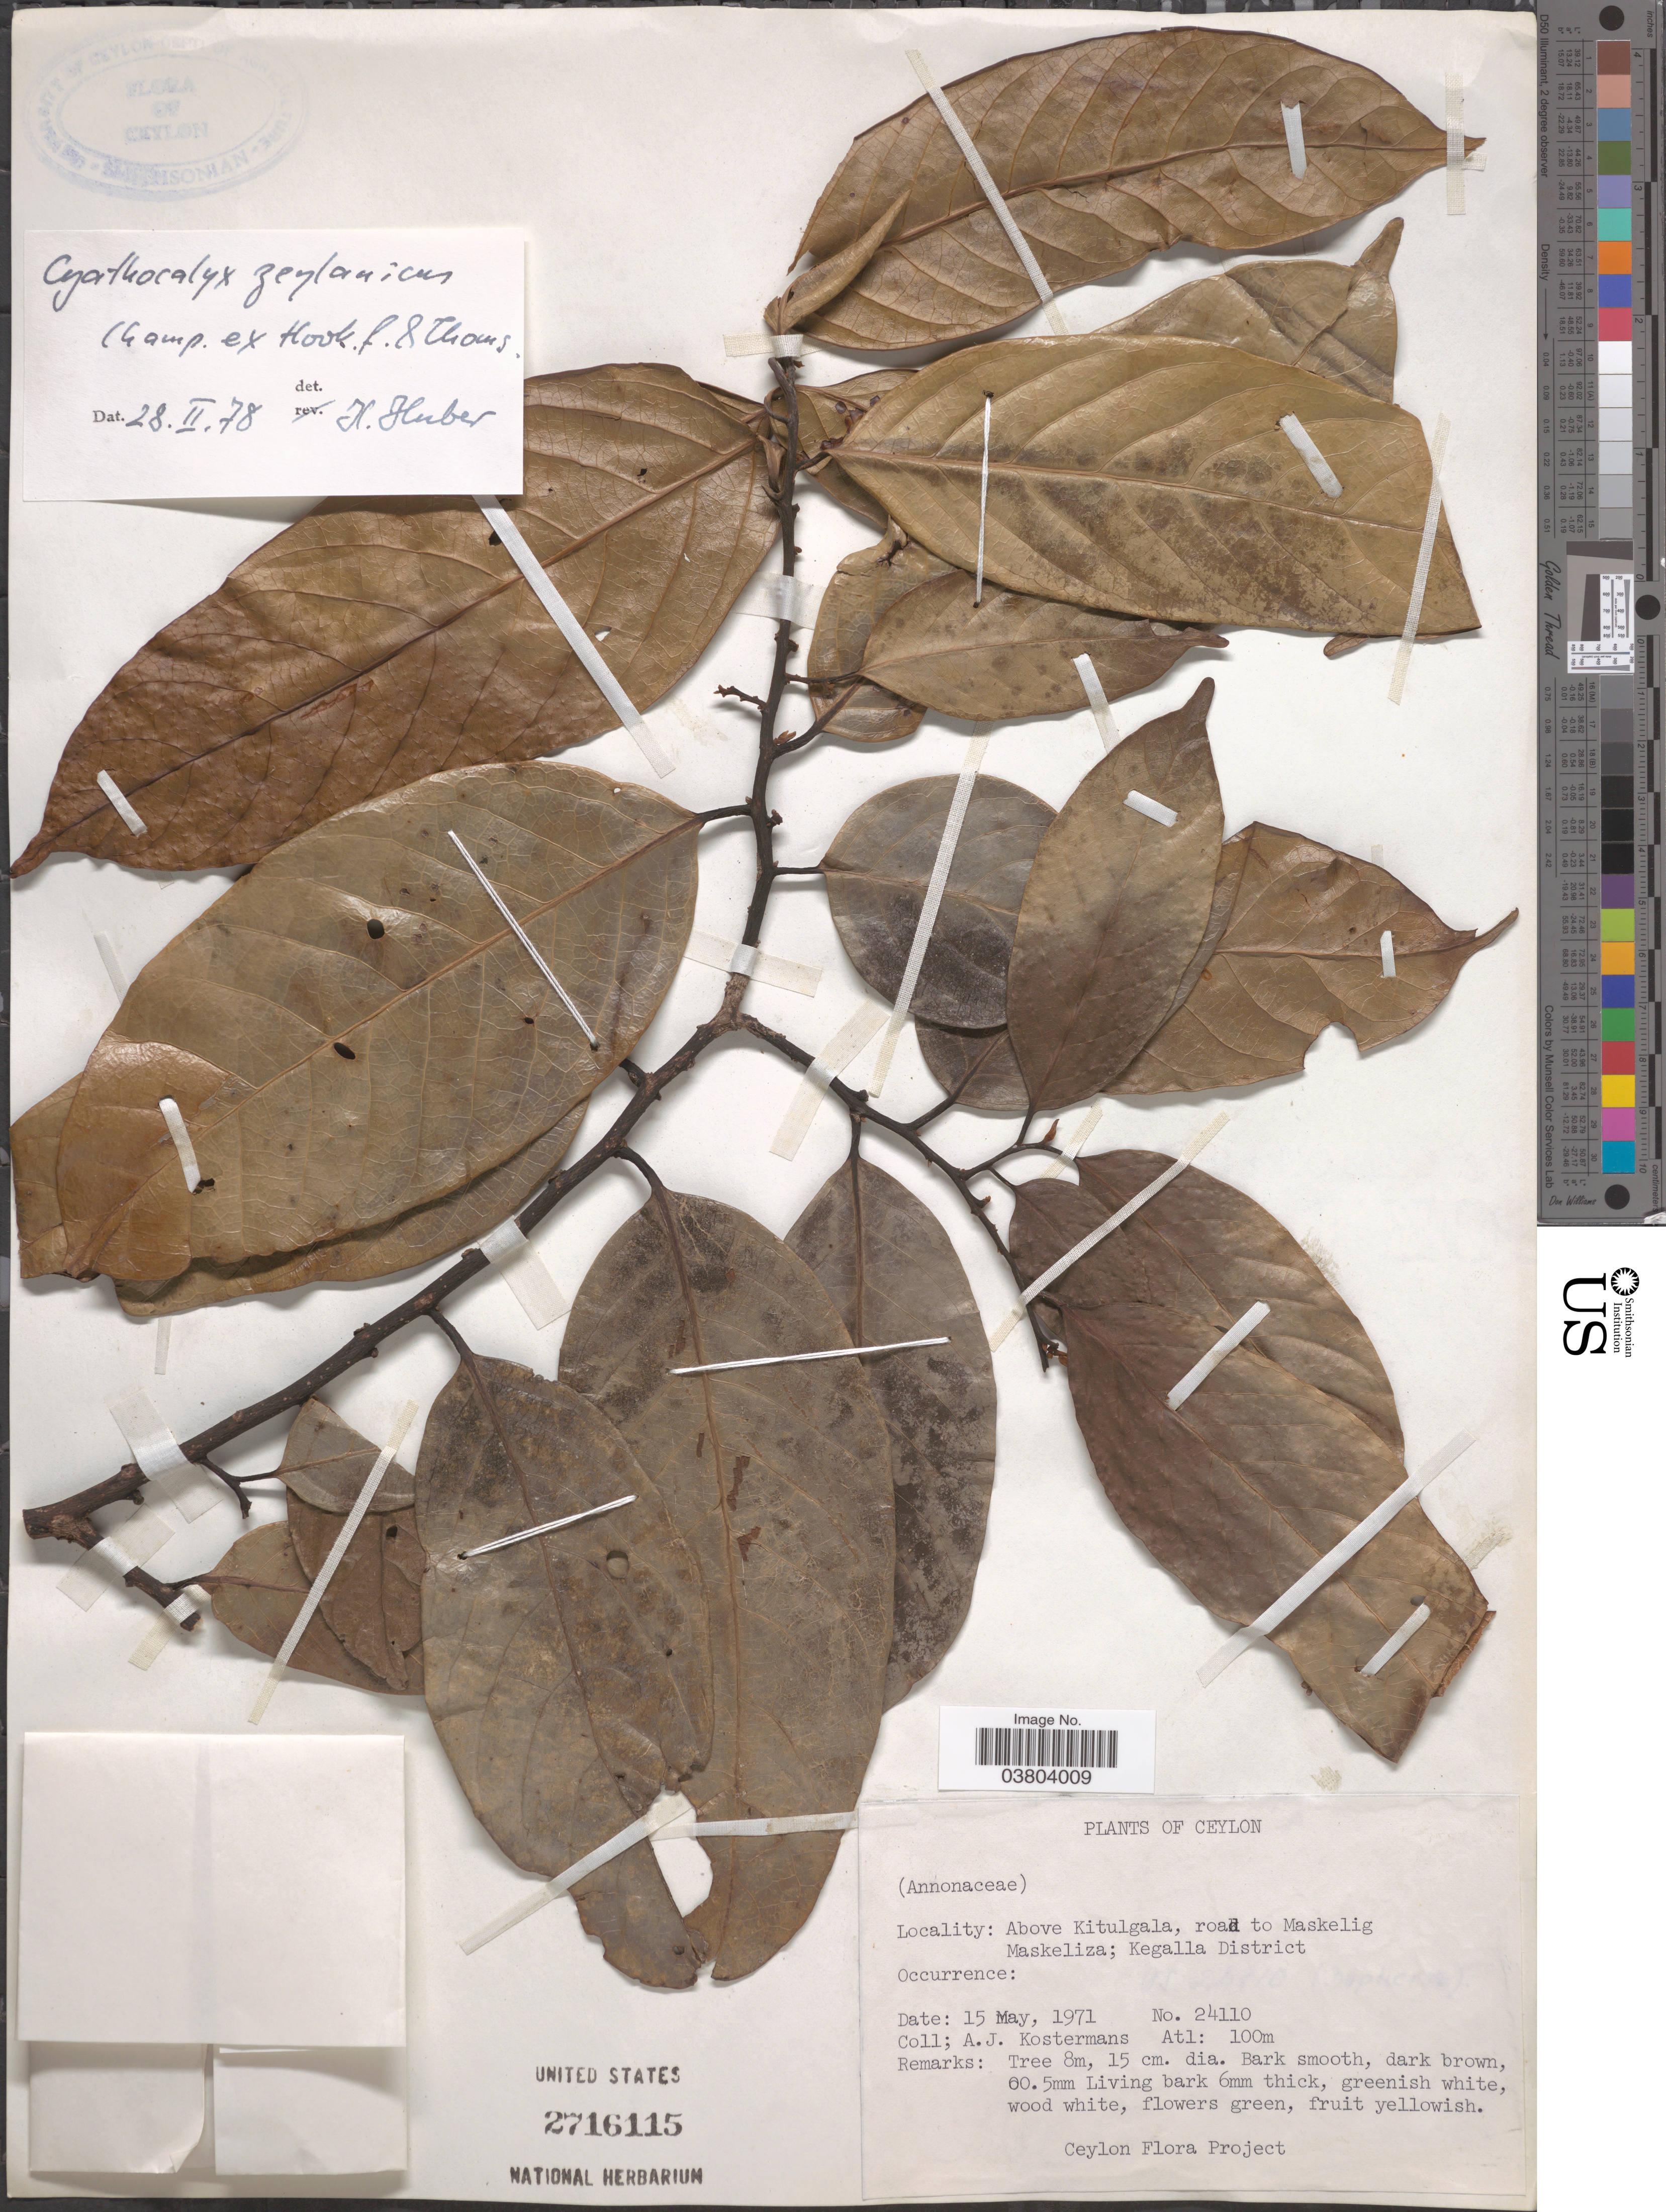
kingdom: Plantae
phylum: Tracheophyta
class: Magnoliopsida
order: Magnoliales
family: Annonaceae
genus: Cyathocalyx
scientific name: Cyathocalyx zeylanicus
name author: Champ. ex Hook. f. & Thomson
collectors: A. J. G. Kostermans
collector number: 24110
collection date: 1971-05-15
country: Sri Lanka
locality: Ceylon. Above Kitulgala, road to Maskelig Maskeliza; Kegalla District.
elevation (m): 100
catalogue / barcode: US 2716115